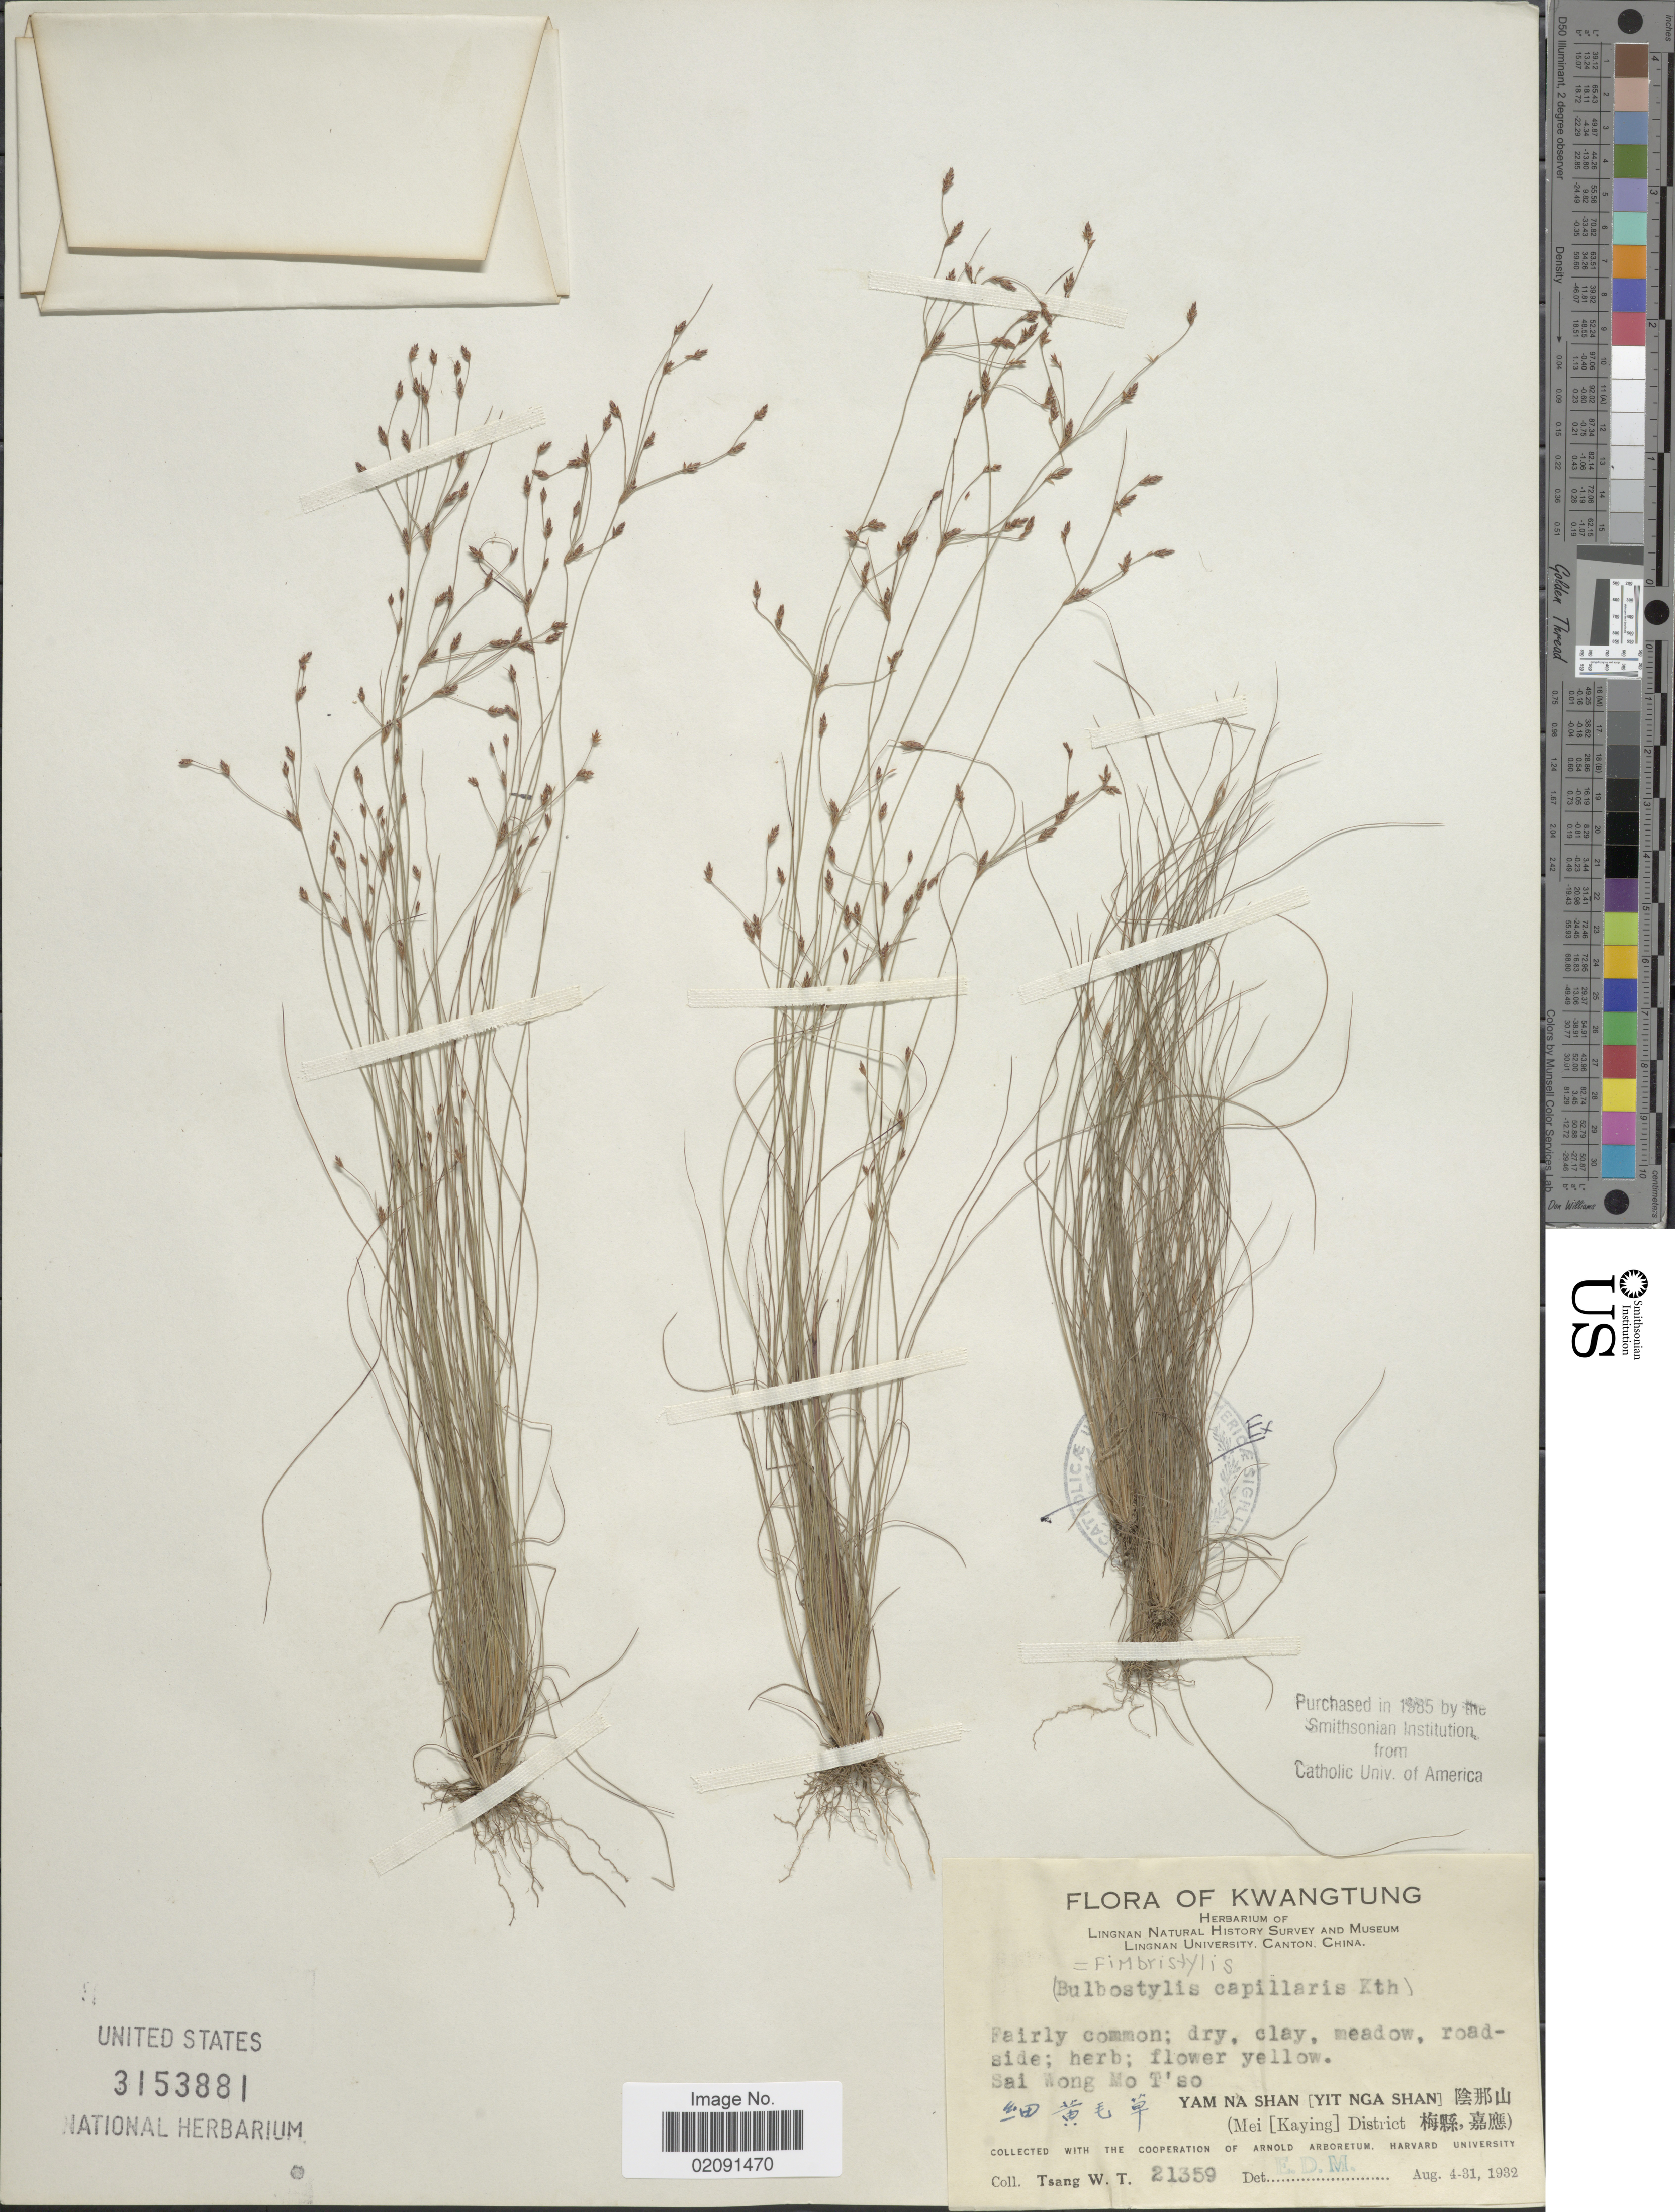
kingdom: Plantae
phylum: Tracheophyta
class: Liliopsida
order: Poales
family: Cyperaceae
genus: Bulbostylis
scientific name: Bulbostylis capillaris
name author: (L.) Kunth ex C.B. Clarke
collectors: W. T. Tsang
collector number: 21359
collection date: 1932-08-04/1932-08-31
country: China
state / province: Guangdong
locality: Kwangtung, Sai Wong Mo T'so, Yam Na Shan (Yit Nga Shan) (Mei [Kaying[ District).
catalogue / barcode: US 3153881